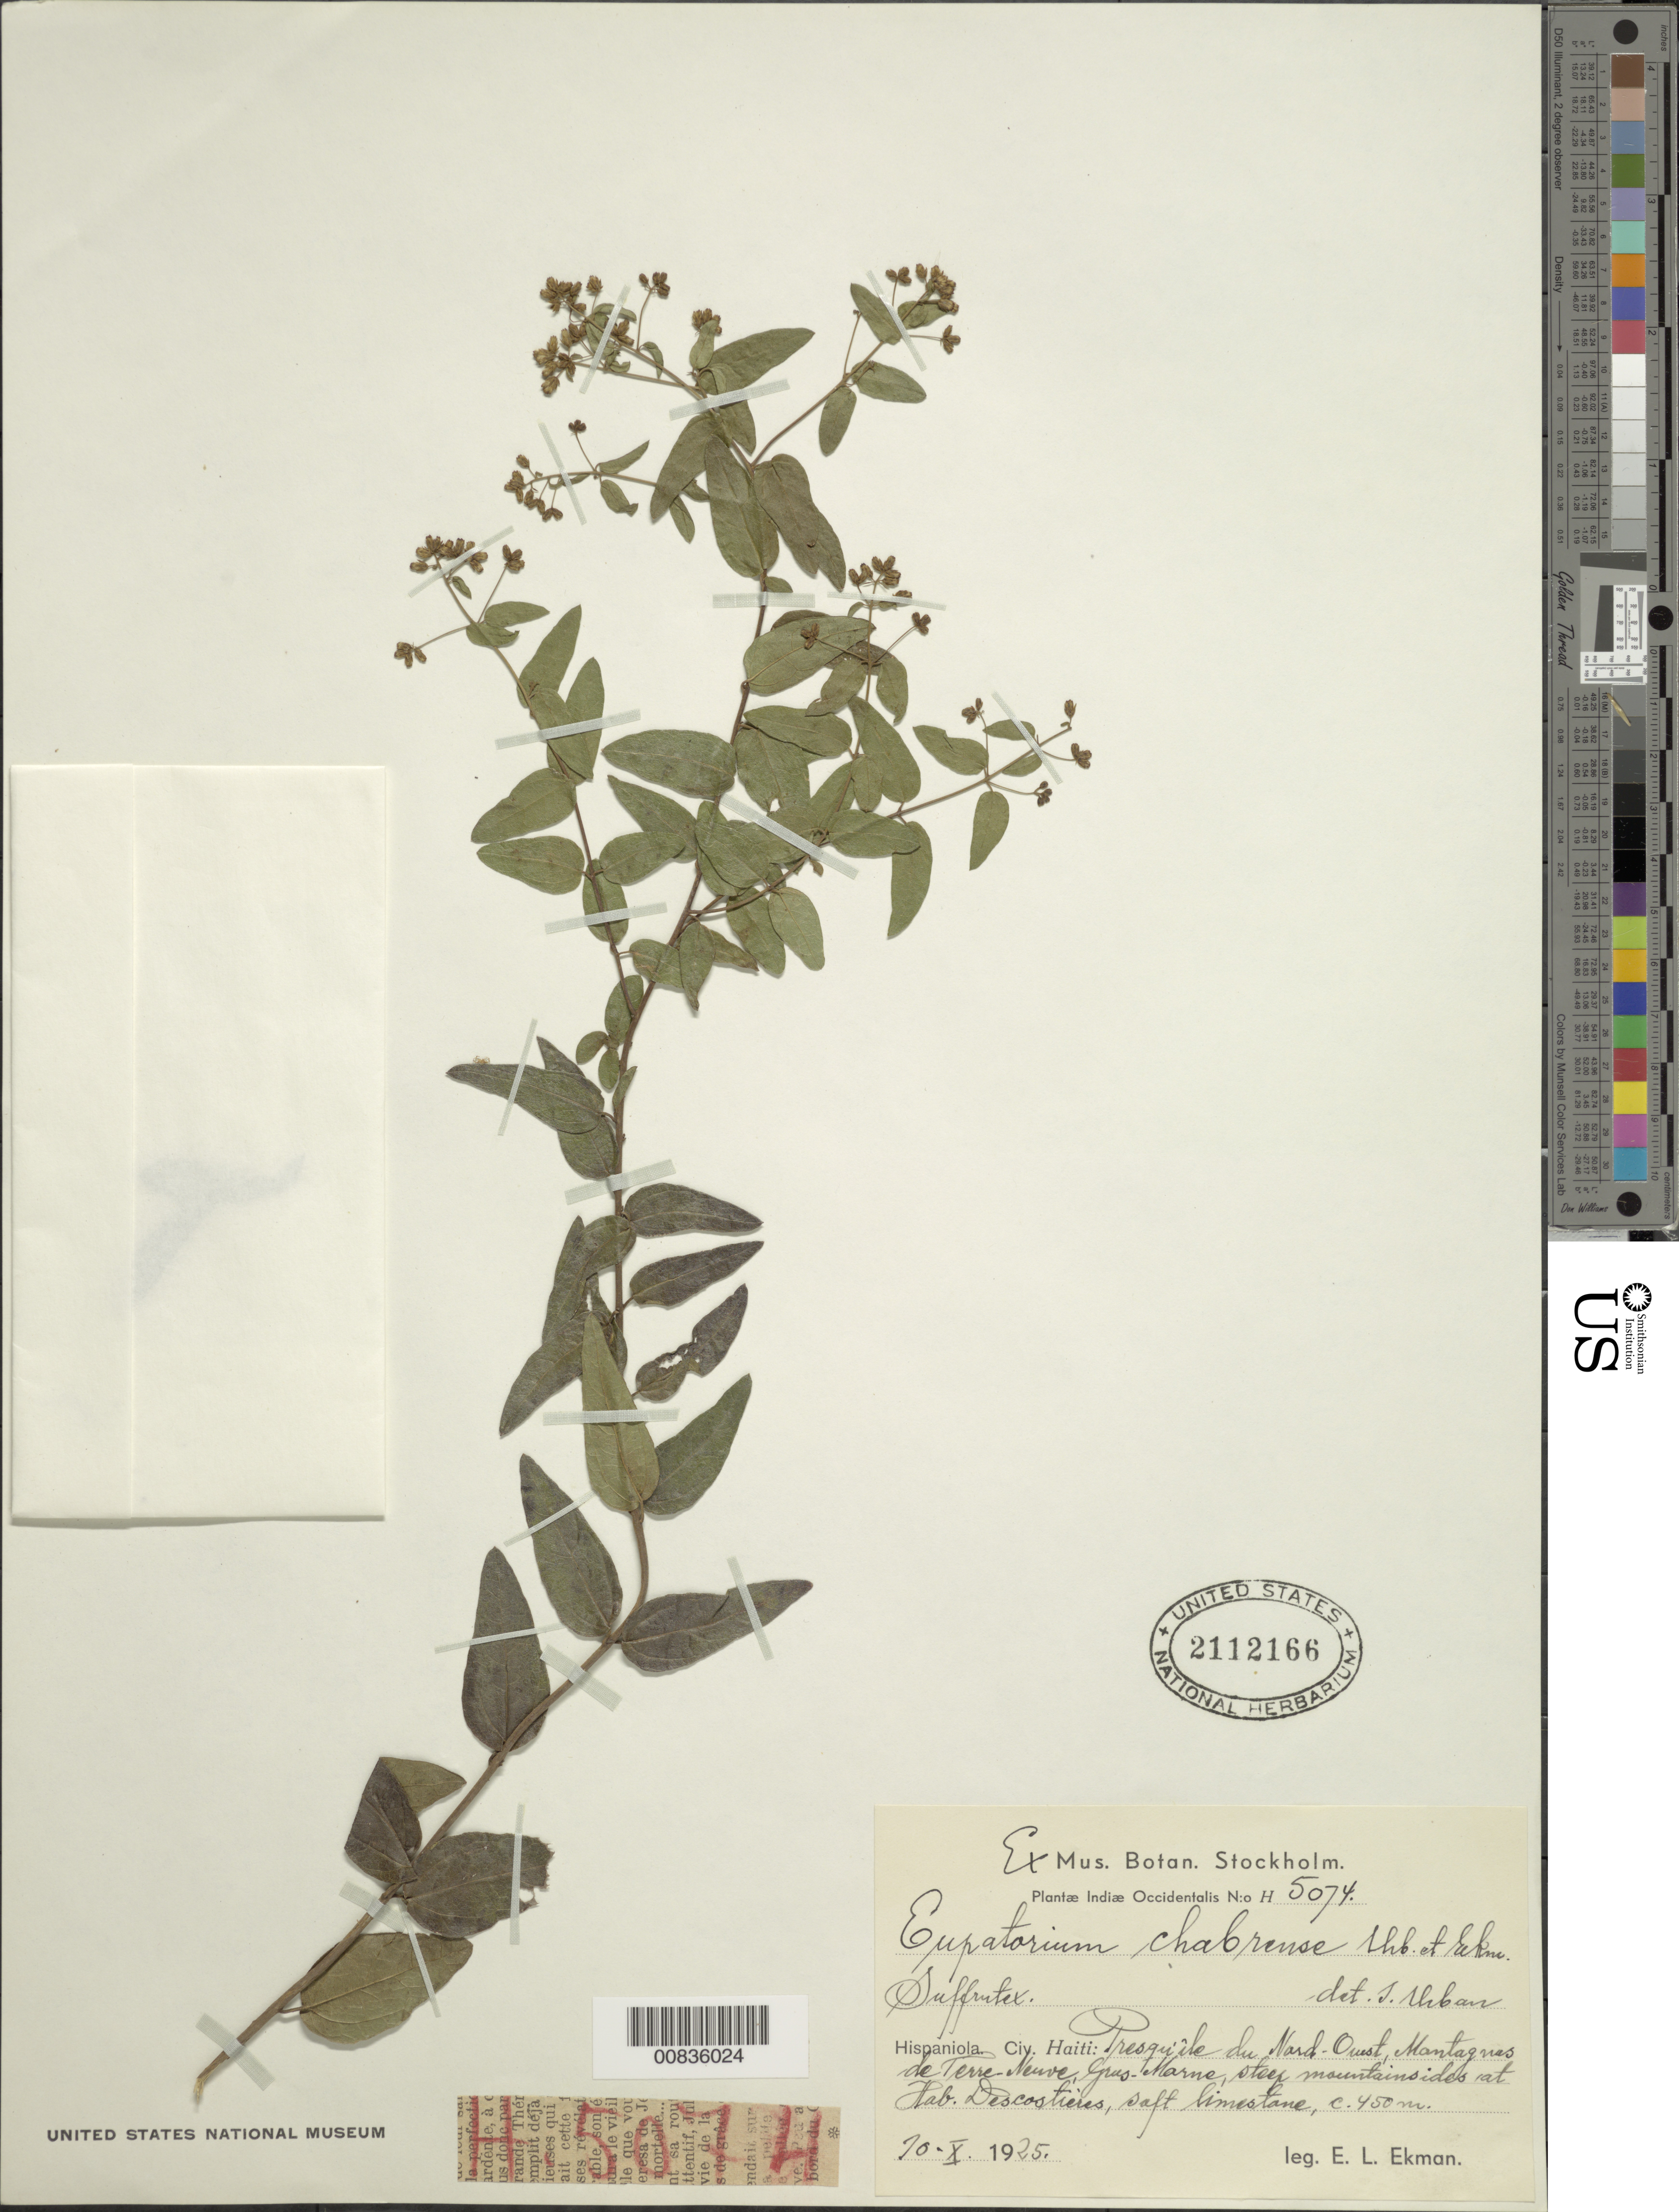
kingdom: Plantae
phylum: Tracheophyta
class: Magnoliopsida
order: Asterales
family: Asteraceae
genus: Koanophyllon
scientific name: Koanophyllon chabrense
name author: (Urb. & Ekman) R.M. King & H. Rob.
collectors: E. L. Ekman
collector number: H 5074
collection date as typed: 10 Oct 1925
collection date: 1925-10-10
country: Haiti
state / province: Nord-Ouest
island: Hispaniola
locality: Montagnes de Terre Neuve, Gros Morne, Hab. Descostieres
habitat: Steep mountainsides on soft limestone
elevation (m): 450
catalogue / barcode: US 2112166